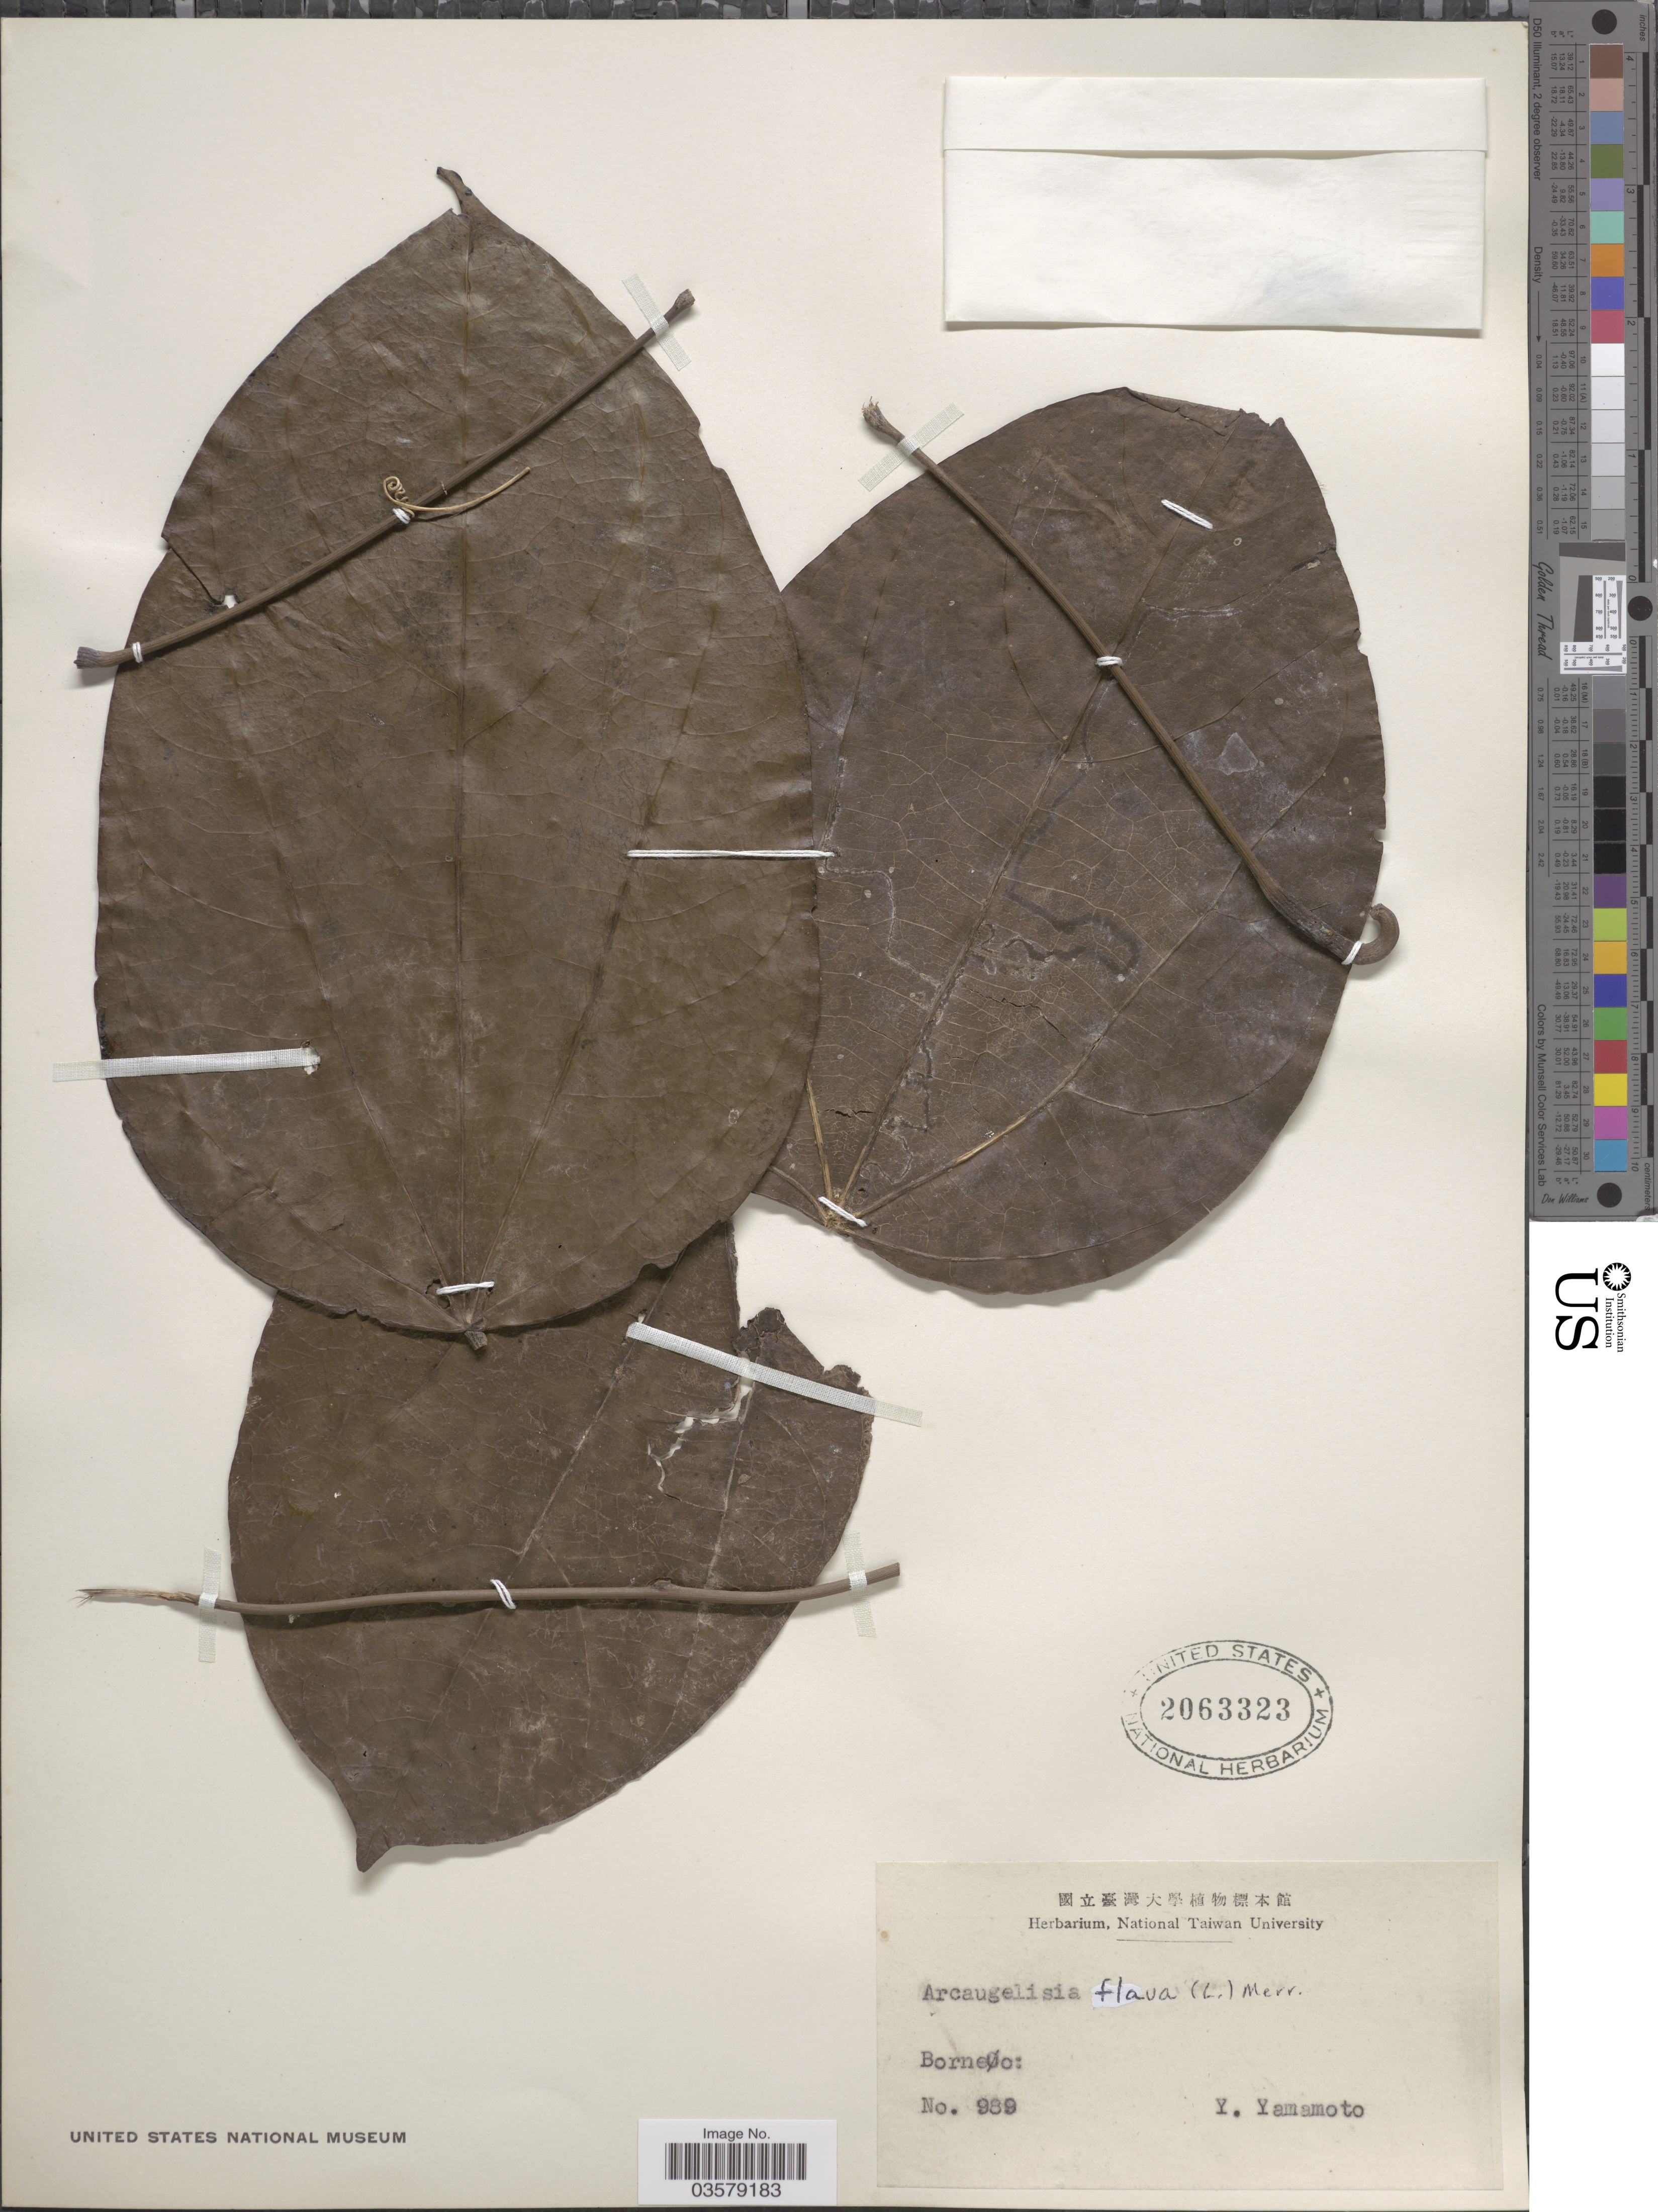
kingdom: Plantae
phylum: Tracheophyta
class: Magnoliopsida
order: Ranunculales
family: Menispermaceae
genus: Arcangelisia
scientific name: Arcangelisia flava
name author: (L.) Merr.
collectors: Y. Yamamoto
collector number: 989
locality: Borneo.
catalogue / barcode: US 2063323